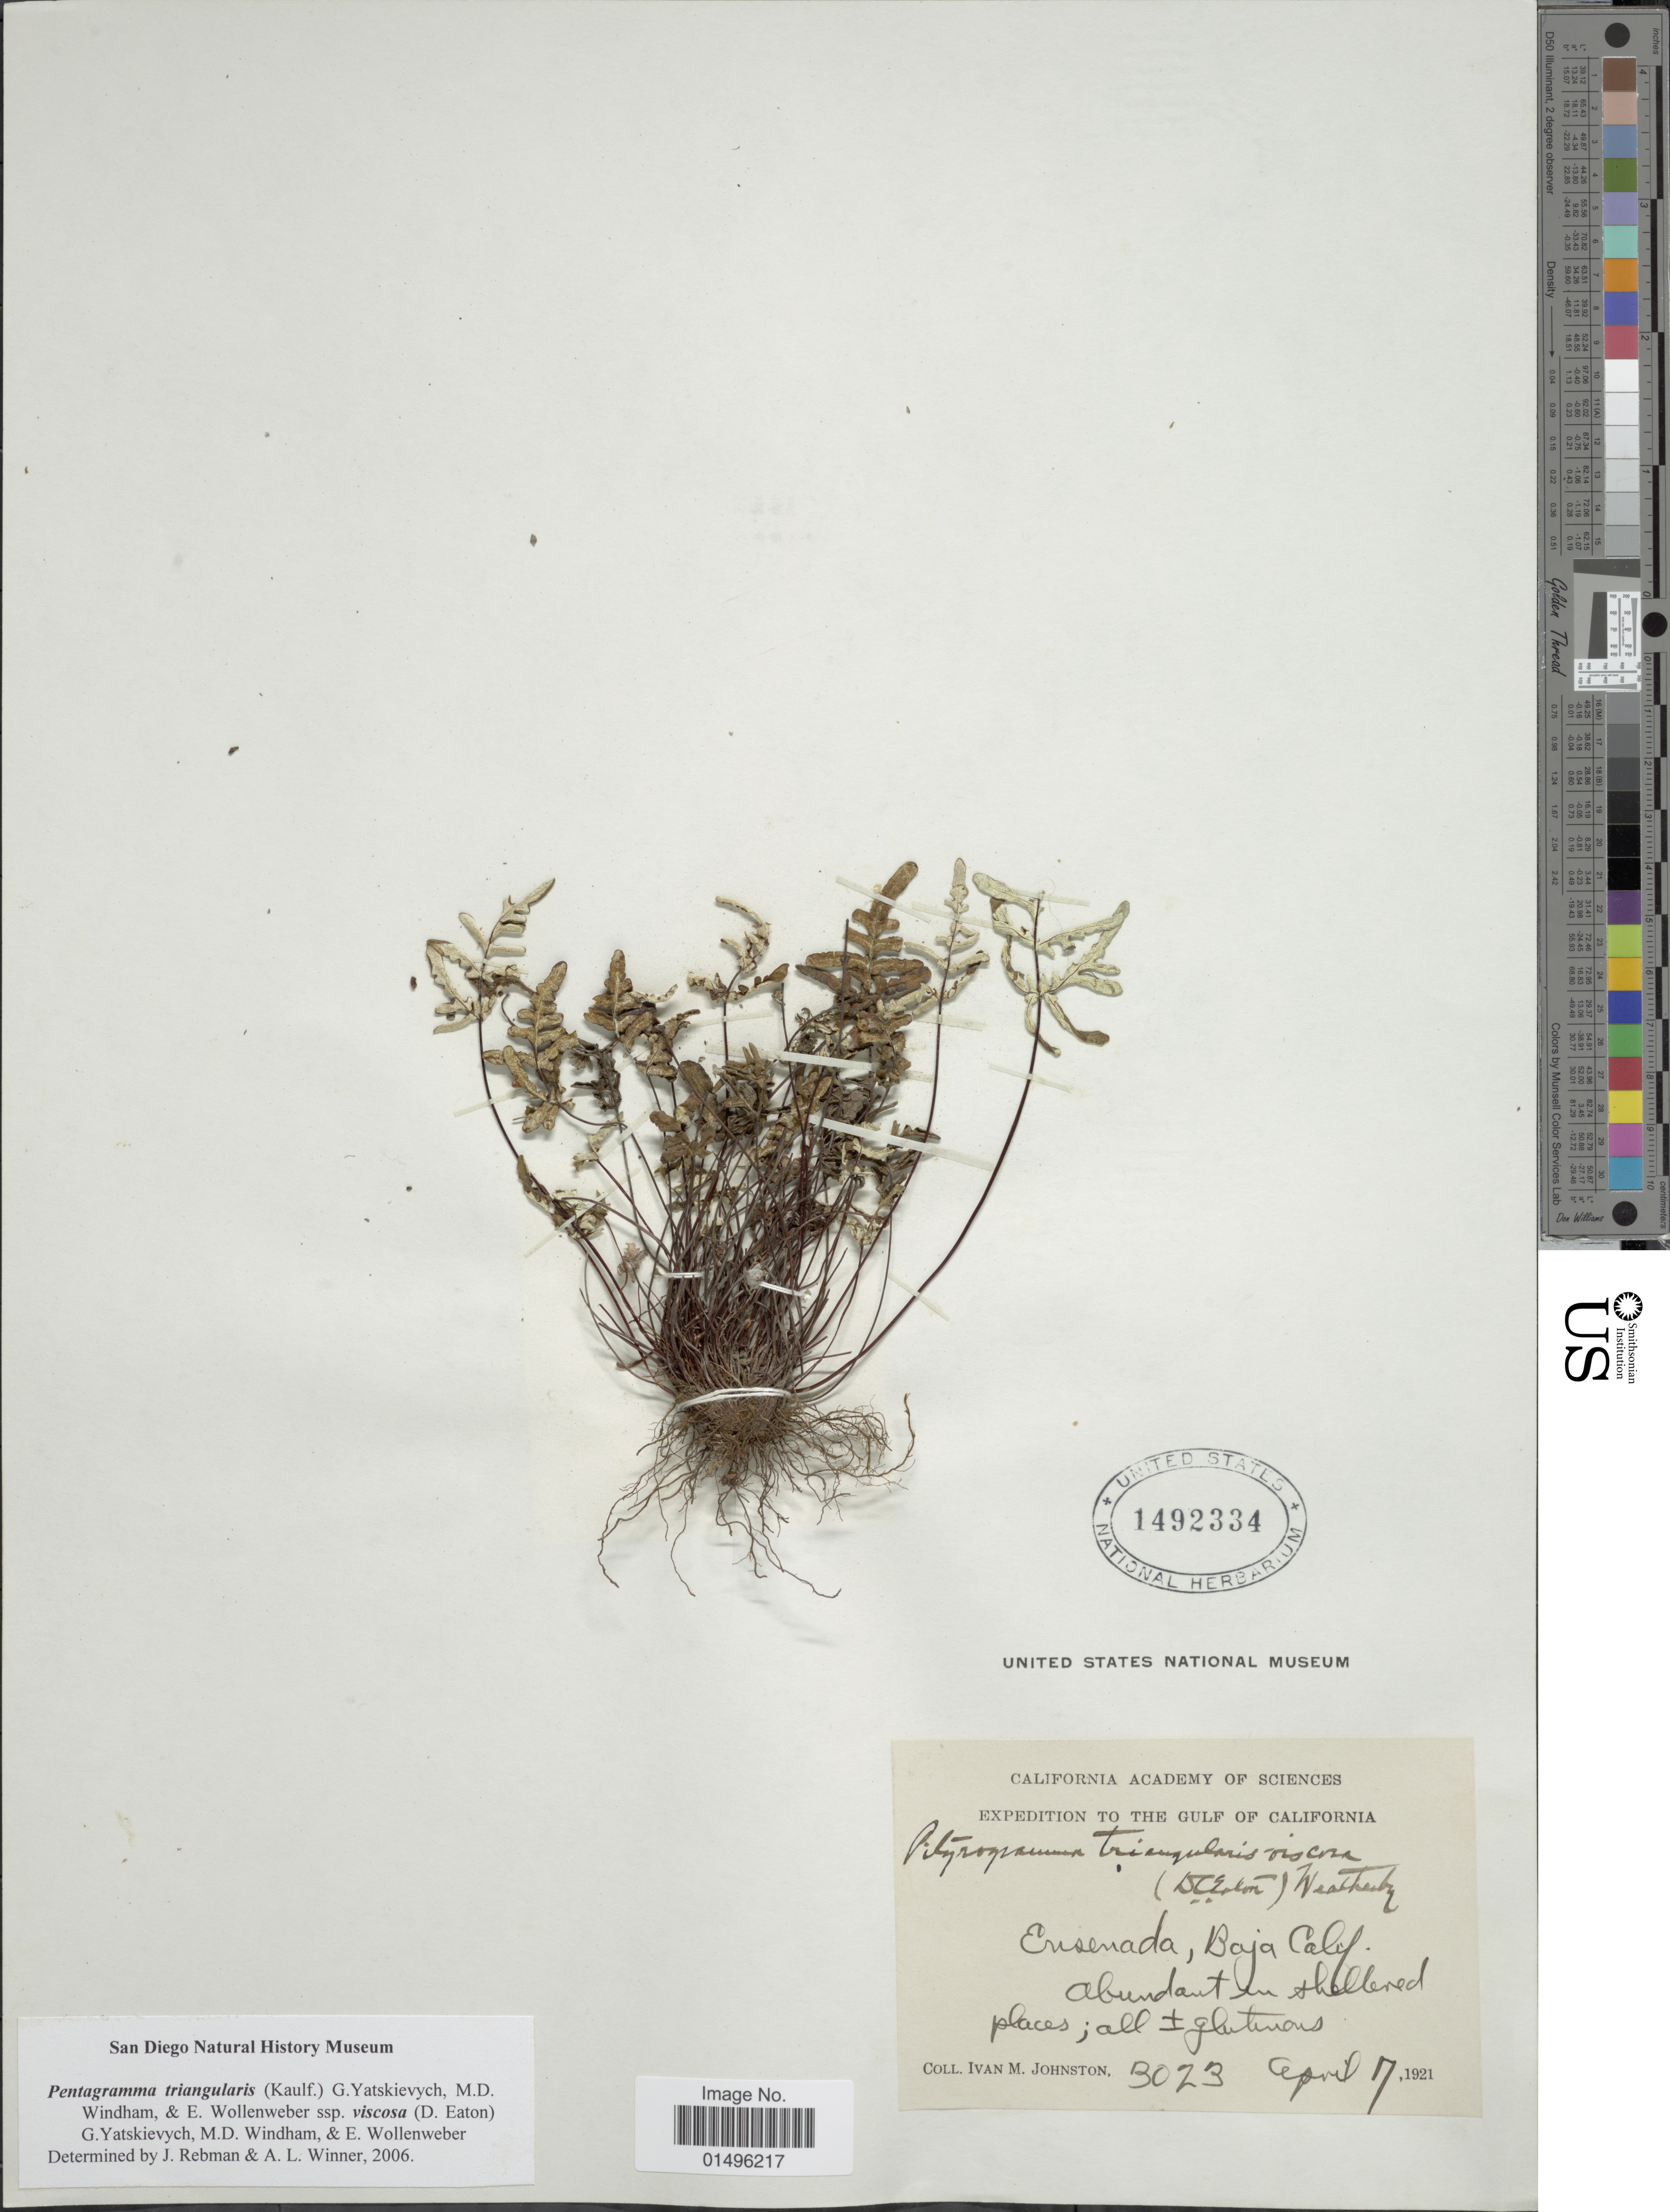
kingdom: Plantae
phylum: Tracheophyta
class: Polypodiopsida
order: Polypodiales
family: Pteridaceae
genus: Pentagramma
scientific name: Pentagramma viscosa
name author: (Nutt. ex D.C. Eaton) Schuettp. & Windham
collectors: I.M. Johnston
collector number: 3023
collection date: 1921-04-07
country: Mexico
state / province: Baja California Norte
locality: The Gulf of California, Ensenada, Baja Calif.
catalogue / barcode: US 1492334